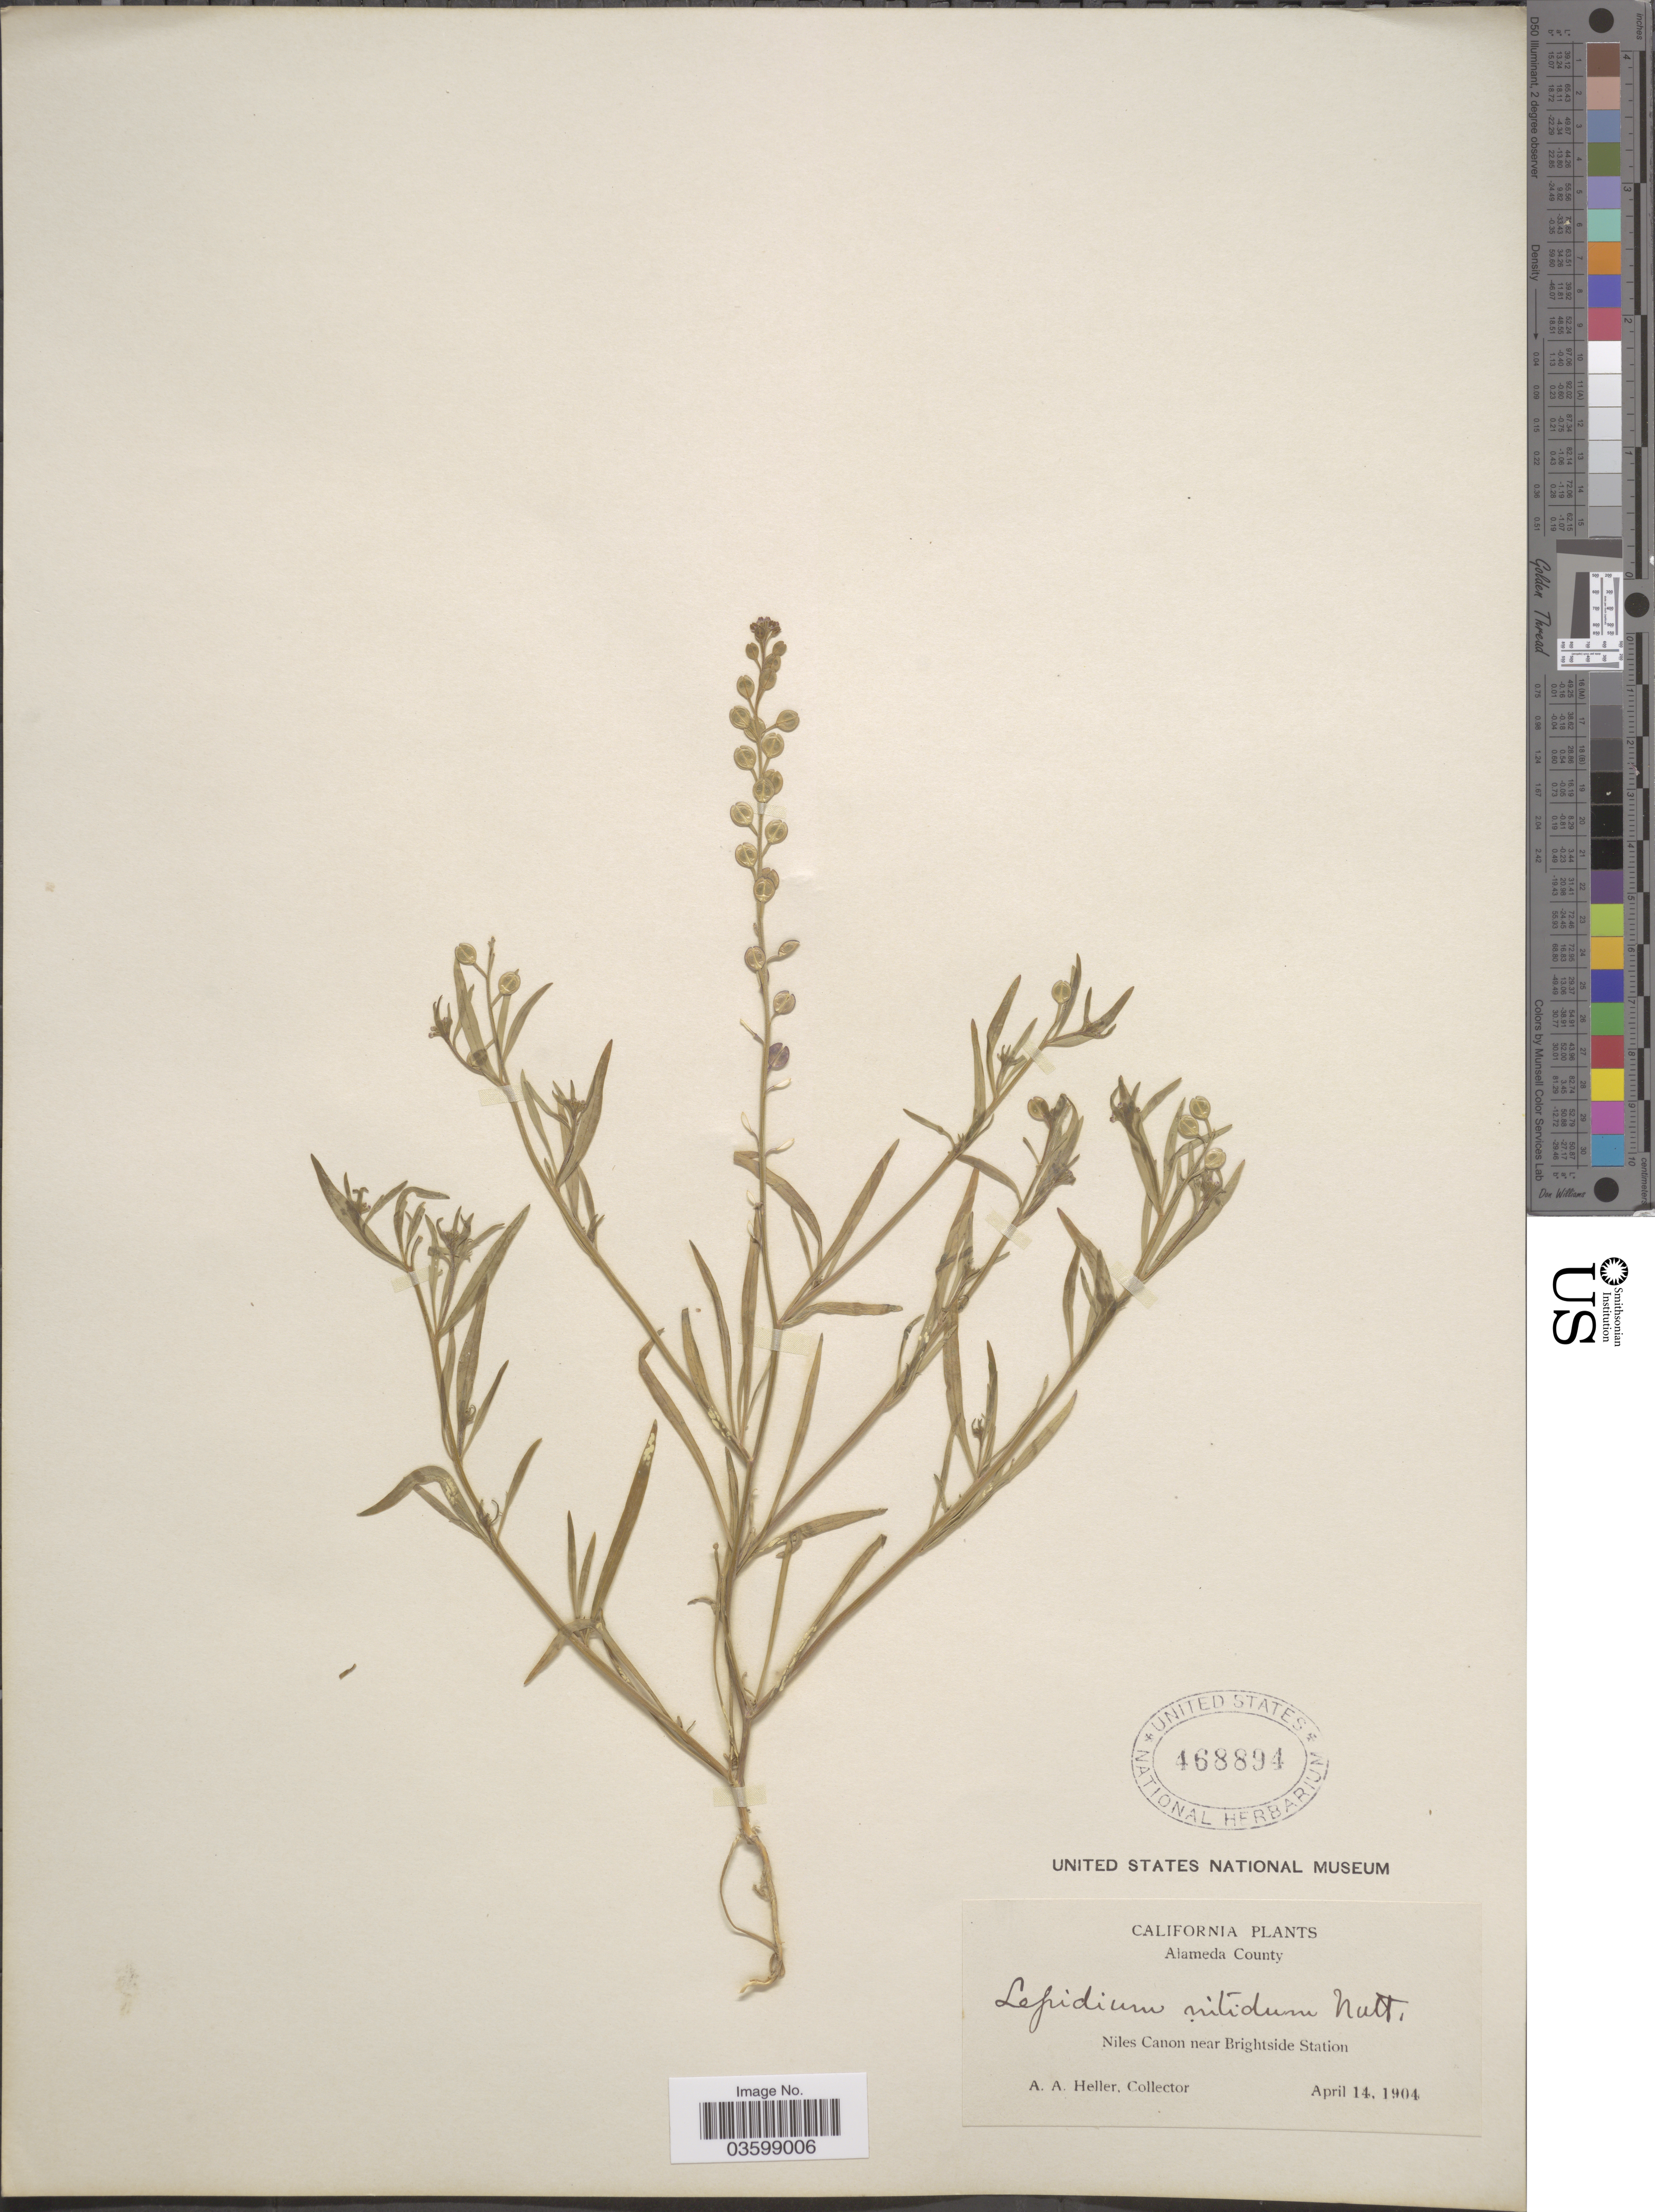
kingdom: Plantae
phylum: Tracheophyta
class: Magnoliopsida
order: Brassicales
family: Brassicaceae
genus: Lepidium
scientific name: Lepidium nitidum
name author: Nutt.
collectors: A. A. Heller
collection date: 1904-04-14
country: United States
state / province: California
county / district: Alameda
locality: Alameda County. Niles Canon near Brightside Station.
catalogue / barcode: US 468894